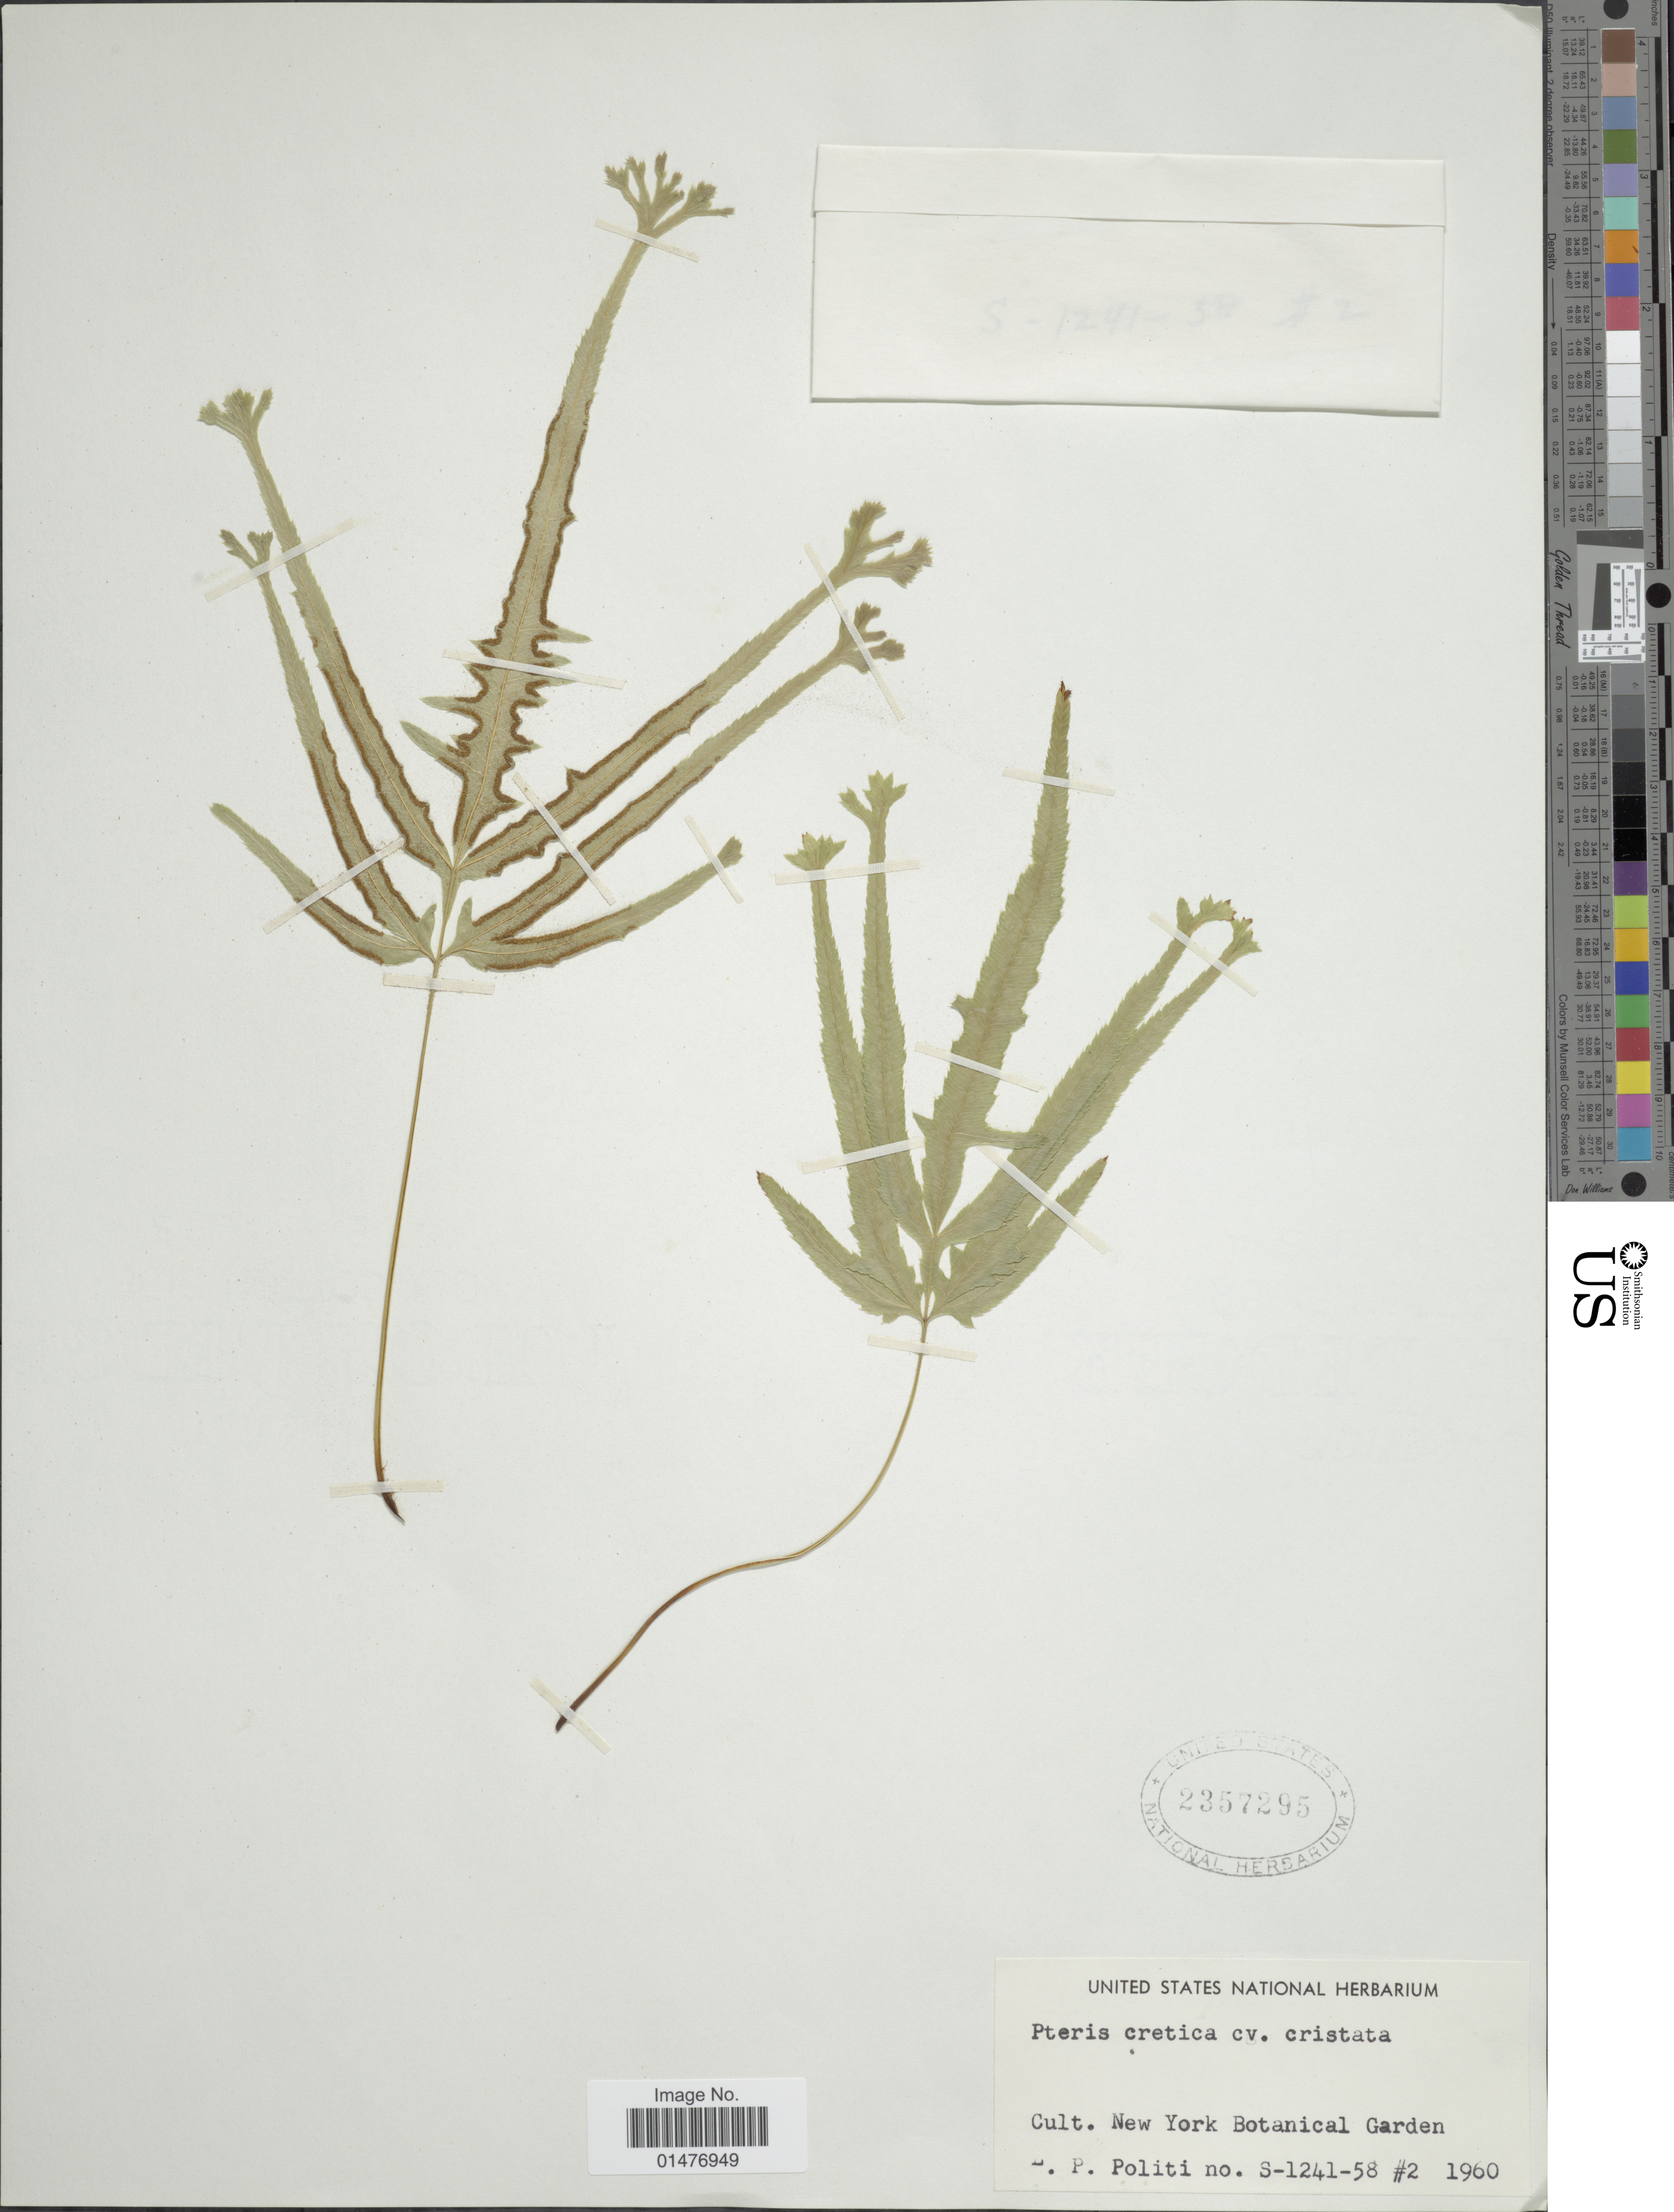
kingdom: Plantae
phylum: Tracheophyta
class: Polypodiopsida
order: Polypodiales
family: Pteridaceae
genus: Pteris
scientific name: Pteris cretica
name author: L.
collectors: L. Politi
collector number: S-1241-58/2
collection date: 1960-02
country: Colombia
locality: Cult. New York Botanical Garden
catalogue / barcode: US 2357295